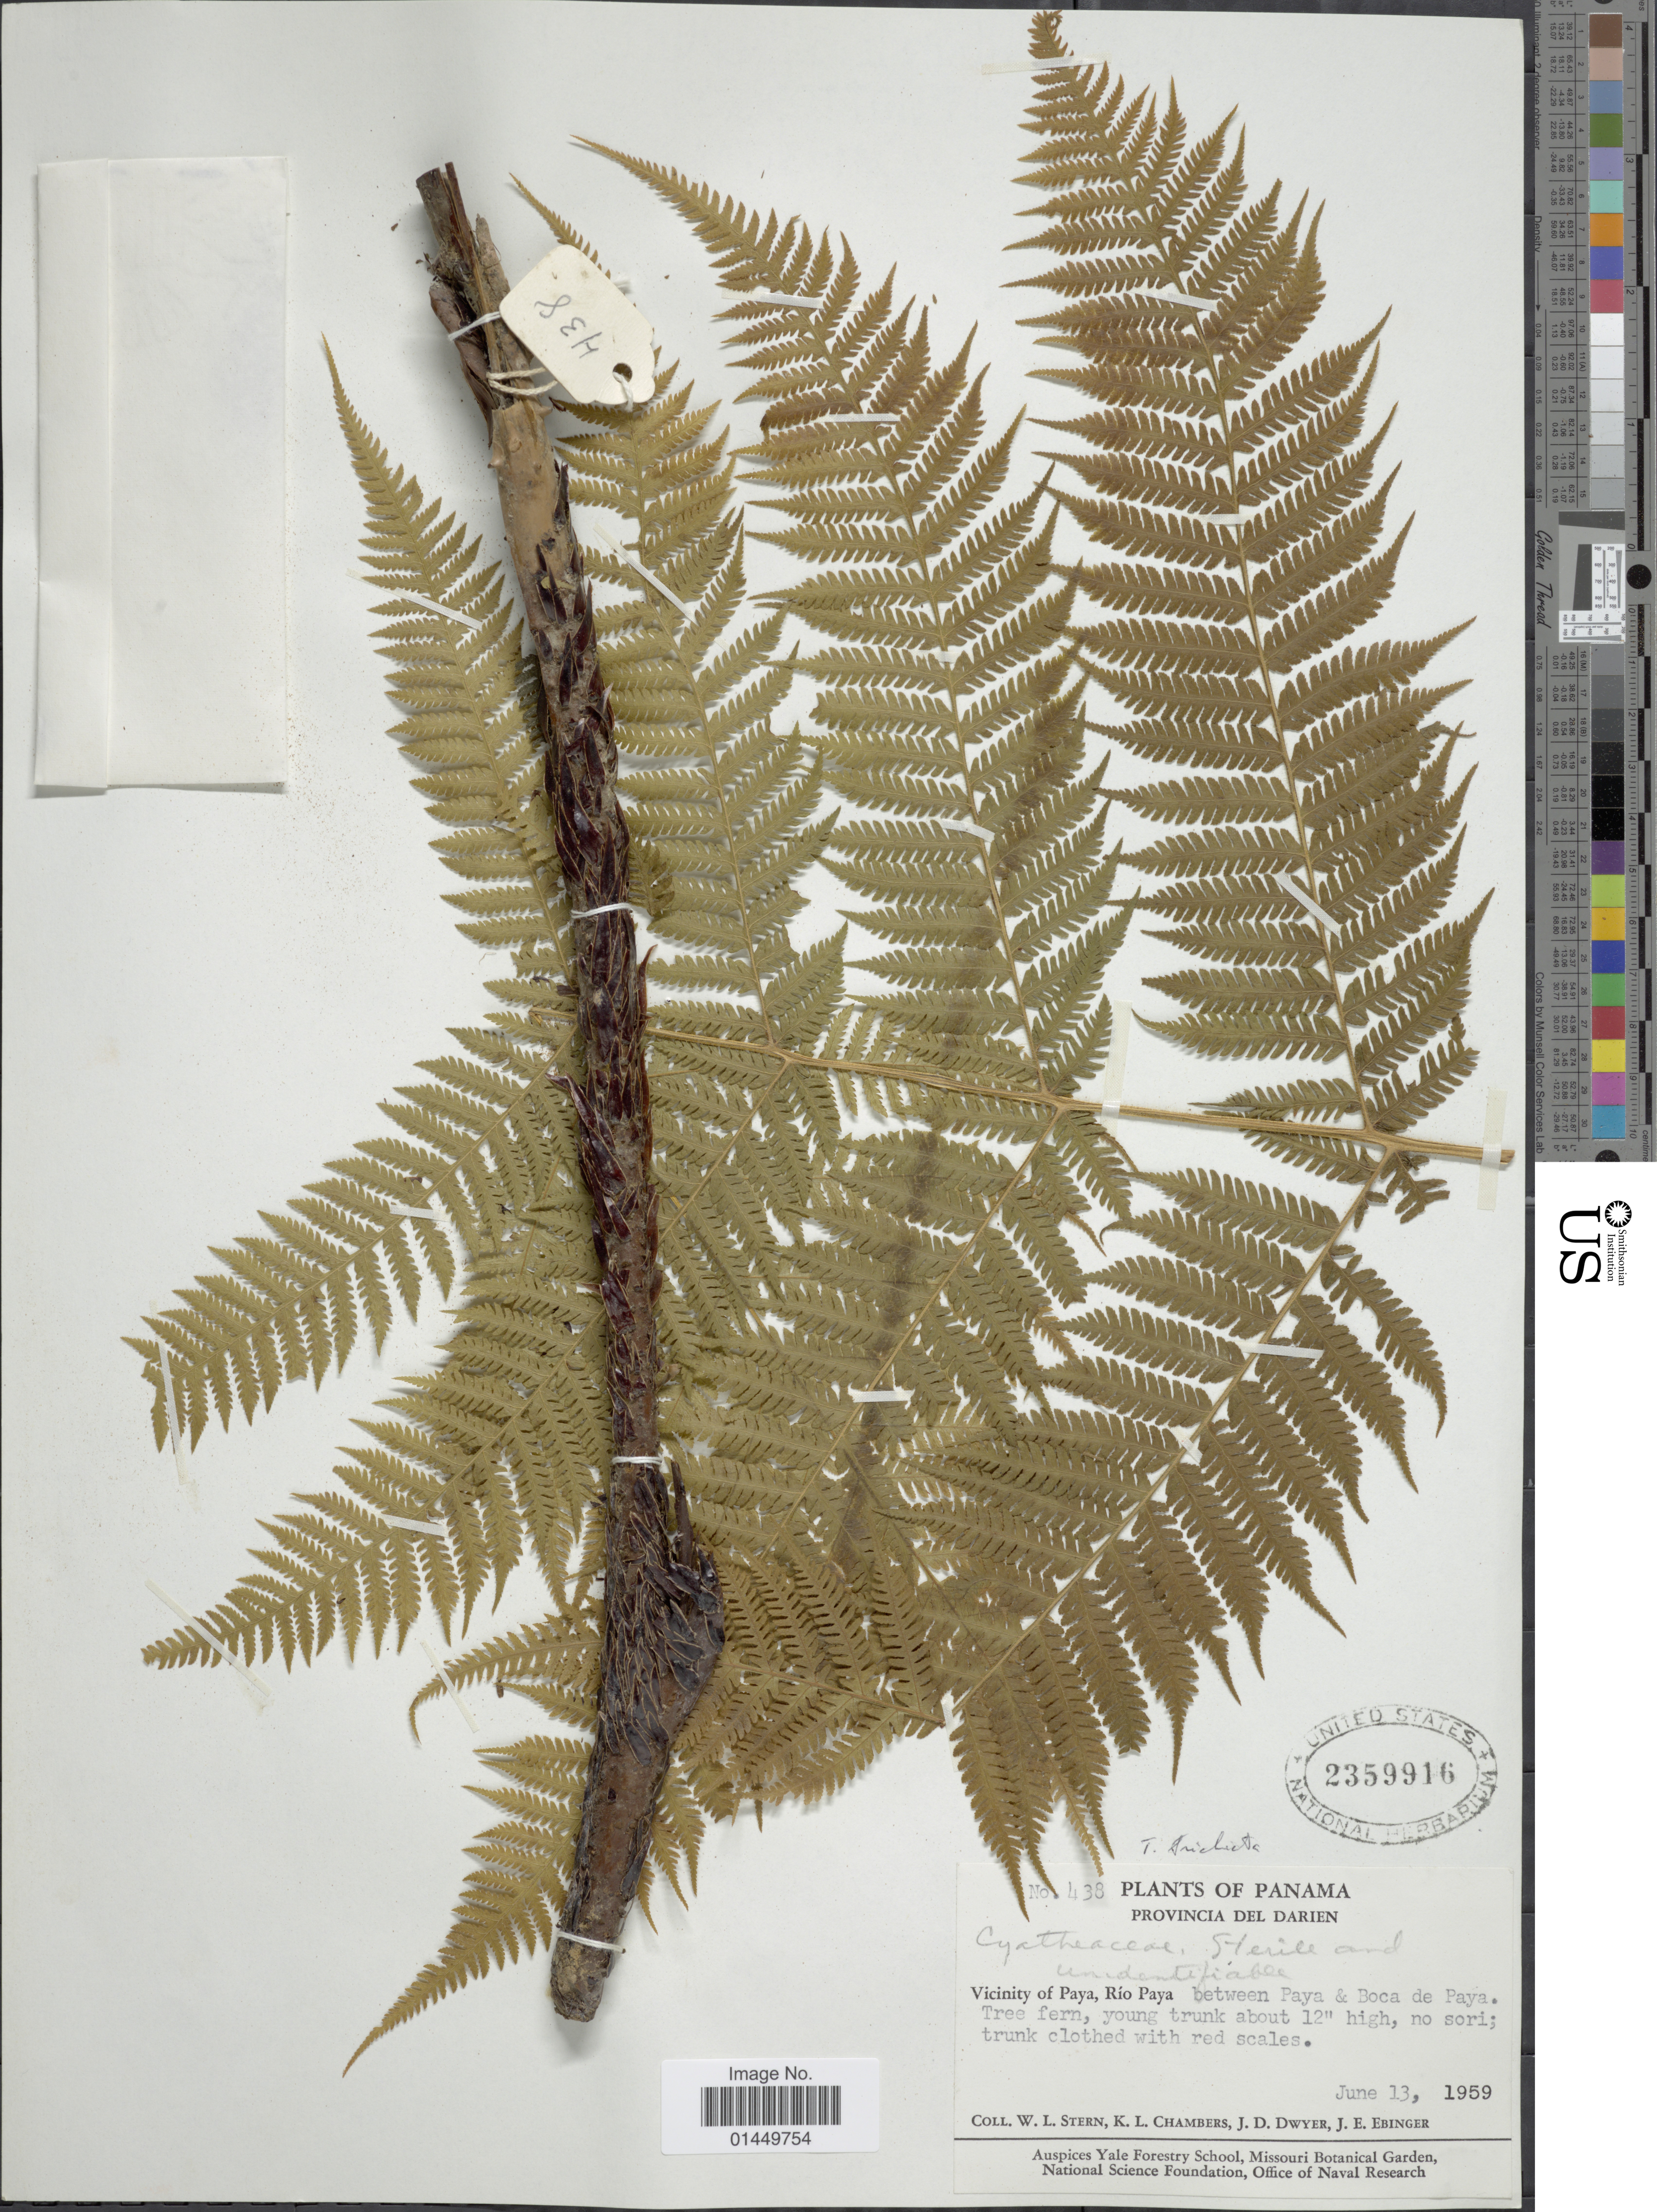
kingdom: Plantae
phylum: Tracheophyta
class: Polypodiopsida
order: Cyatheales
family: Cyatheaceae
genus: Cyathea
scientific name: Cyathea trichiata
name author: (Maxon) Domin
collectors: W. L. Stern, K. Chambers, J. D. Dwyer & J. Ebinger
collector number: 438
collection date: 1959-06-13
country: Panama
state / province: Darién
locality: Provincia del Darien, Vicinity of Paya, Rio Paya, between Paya & Boca de Paya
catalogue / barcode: US 2359916